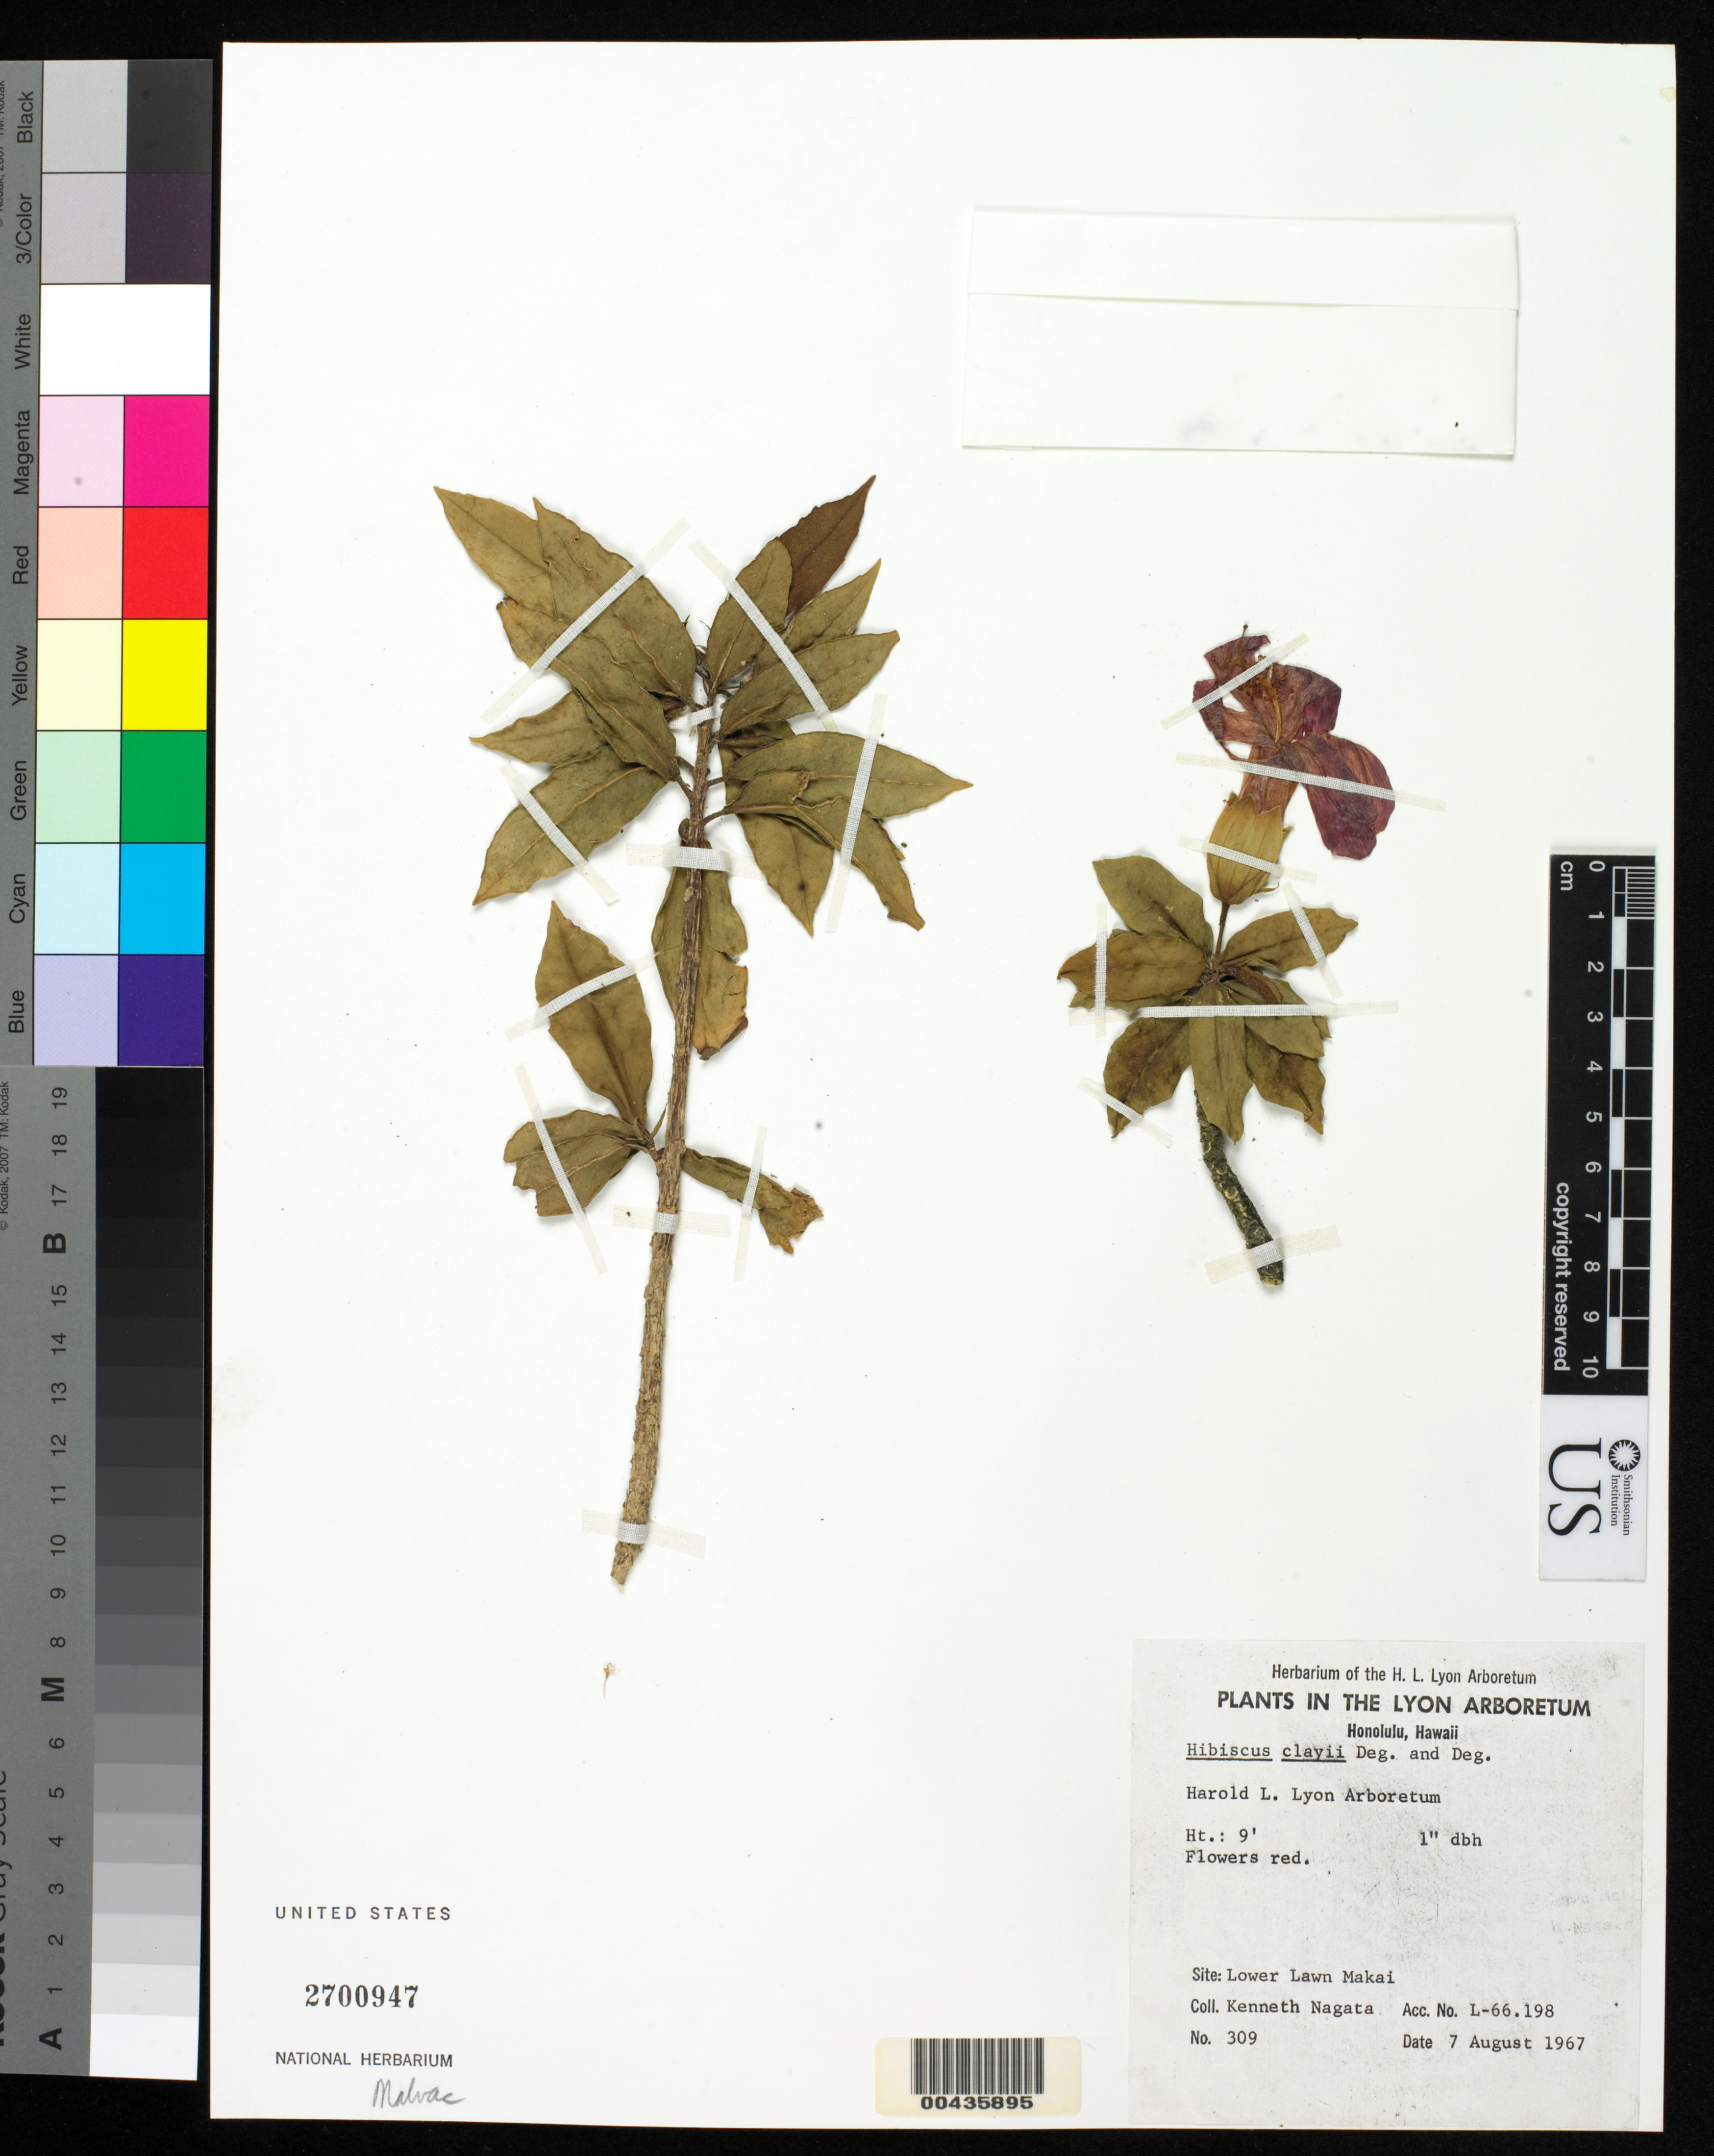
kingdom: Plantae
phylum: Tracheophyta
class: Magnoliopsida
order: Malvales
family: Malvaceae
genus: Hibiscus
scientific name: Hibiscus clayi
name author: O. Deg. & I. Deg.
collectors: K. Nagata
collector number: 309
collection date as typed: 7 Aug 1967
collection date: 1967-08-07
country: United States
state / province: Hawaii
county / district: Honolulu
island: Oahu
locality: Honolulu, Lower Lawn Makai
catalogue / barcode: US 2700947